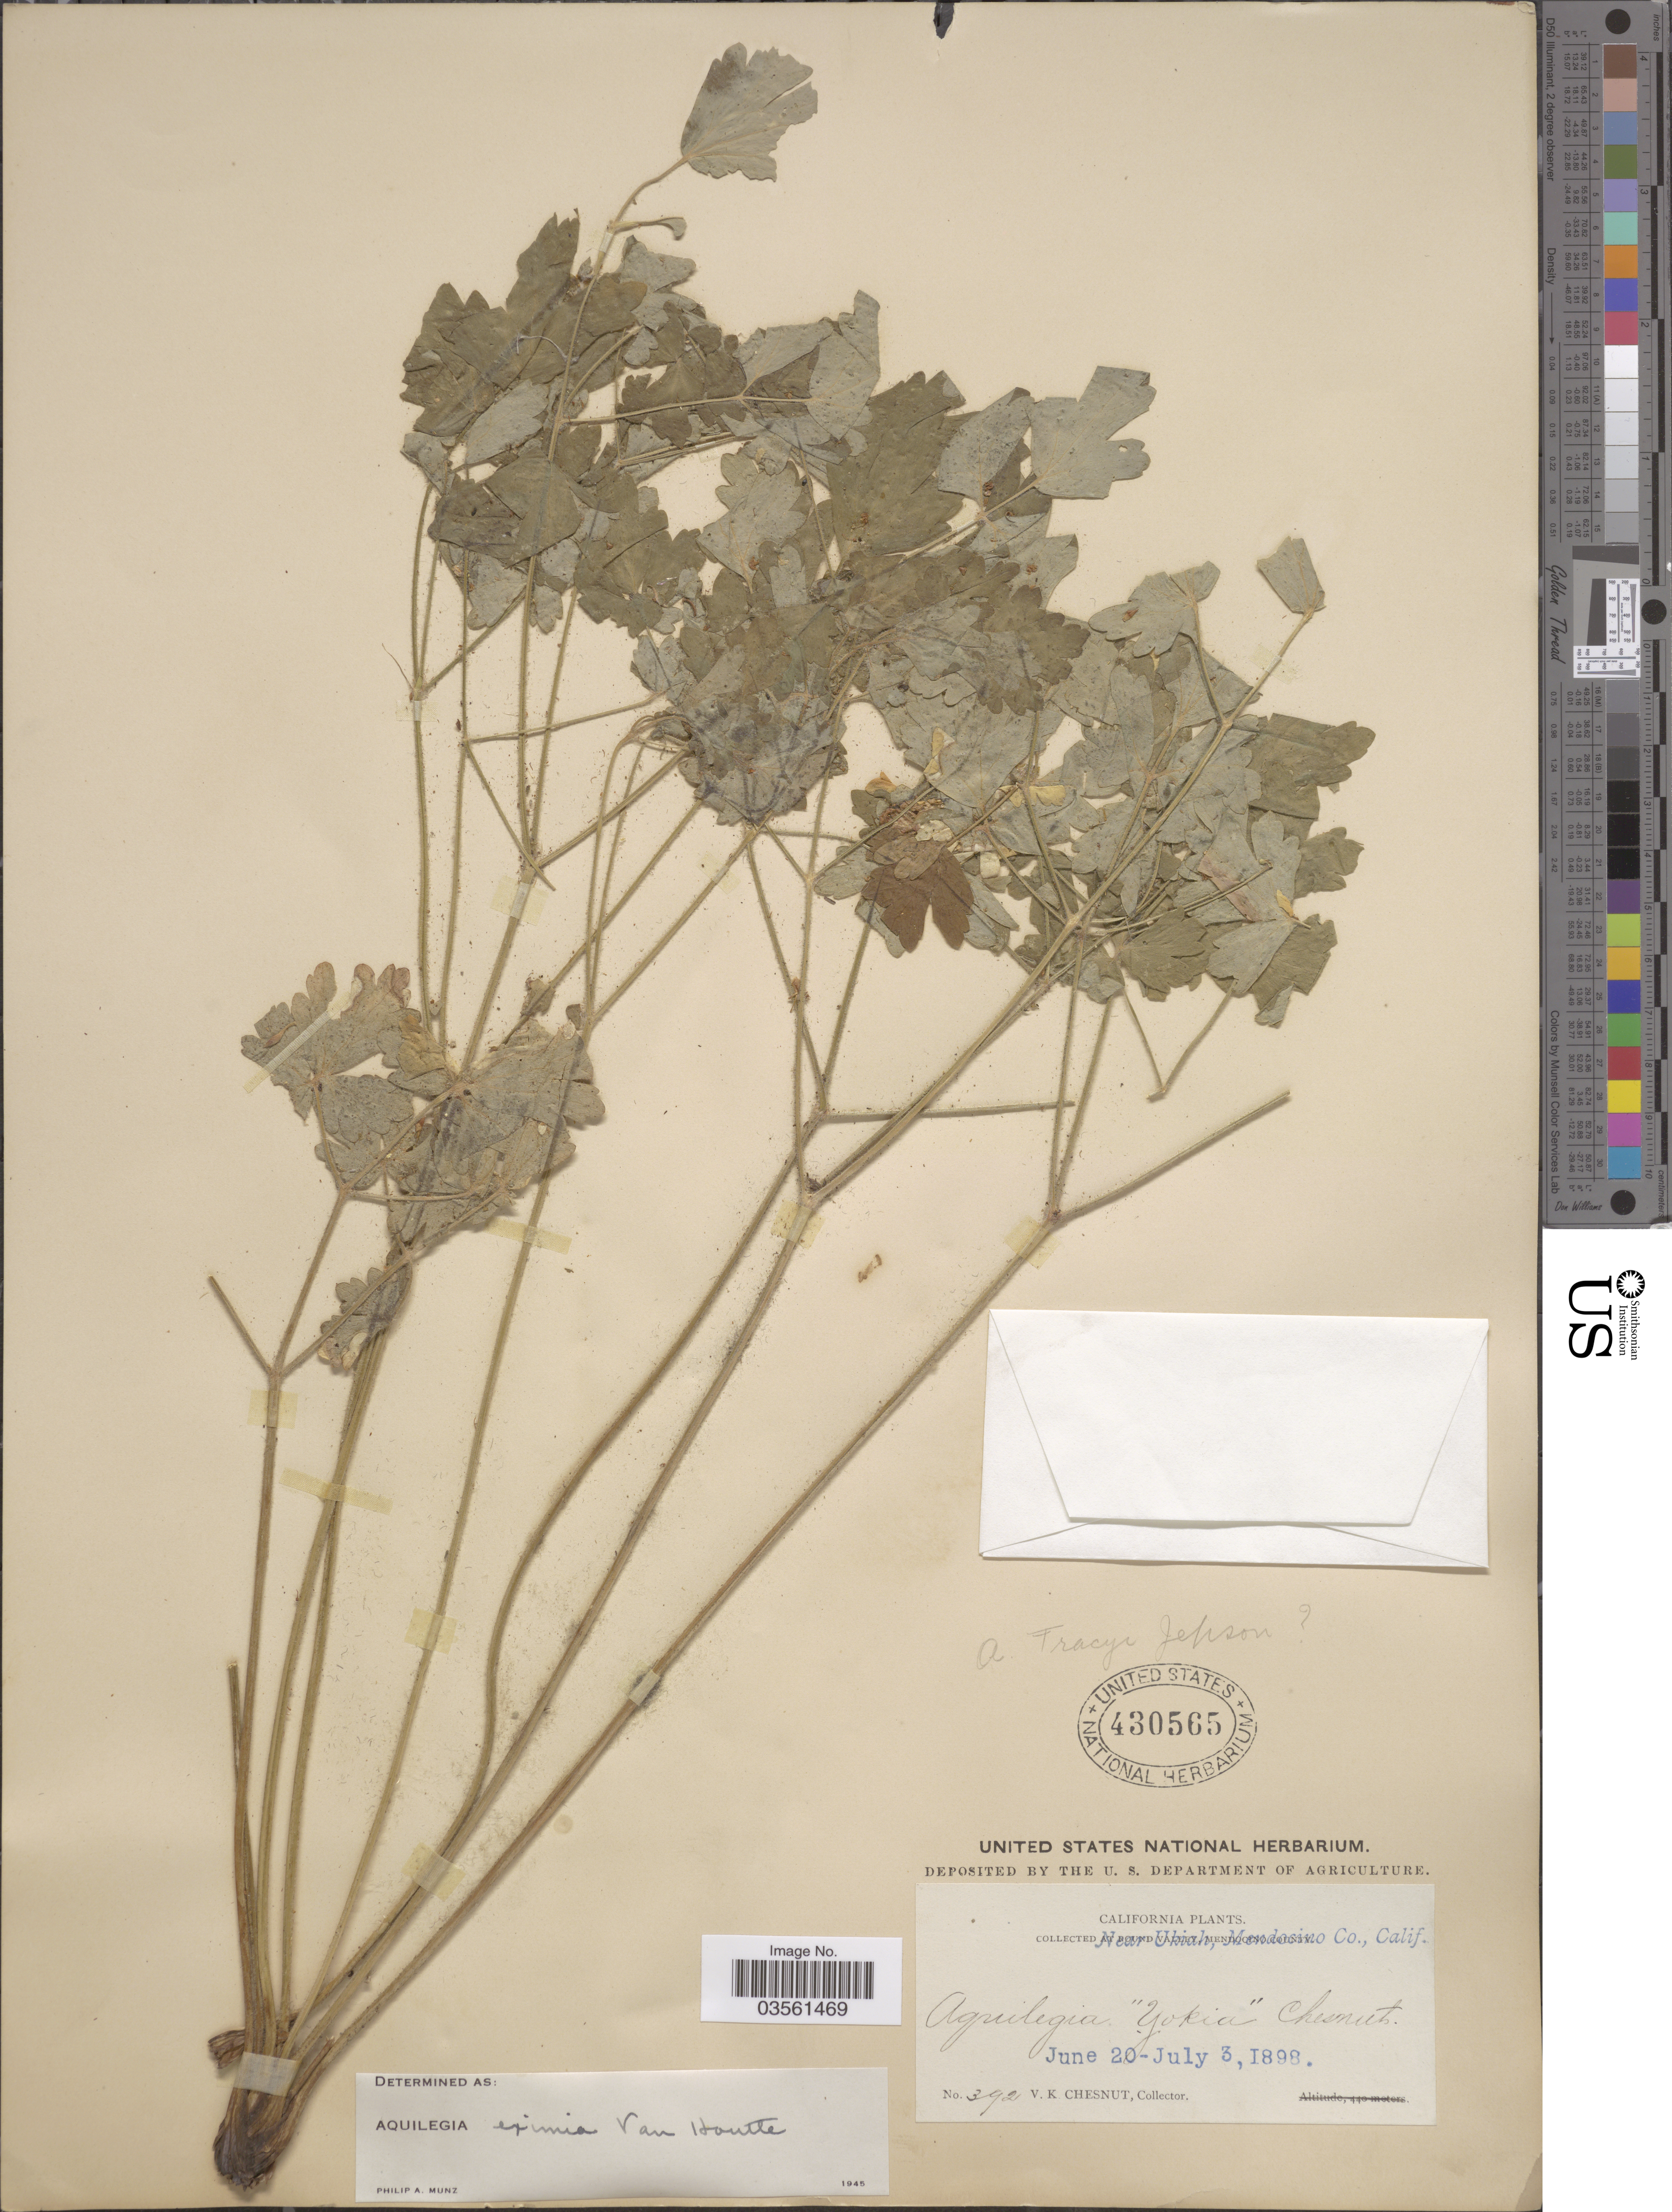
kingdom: Plantae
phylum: Tracheophyta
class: Magnoliopsida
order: Ranunculales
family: Ranunculaceae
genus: Aquilegia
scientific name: Aquilegia eximia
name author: Van Houtte & Planch.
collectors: V. Chesnut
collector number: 392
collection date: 1898-06-20/1898-07-03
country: United States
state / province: California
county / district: Mendocino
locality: Near Ukiah, Mendocino Co.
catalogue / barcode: US 430565